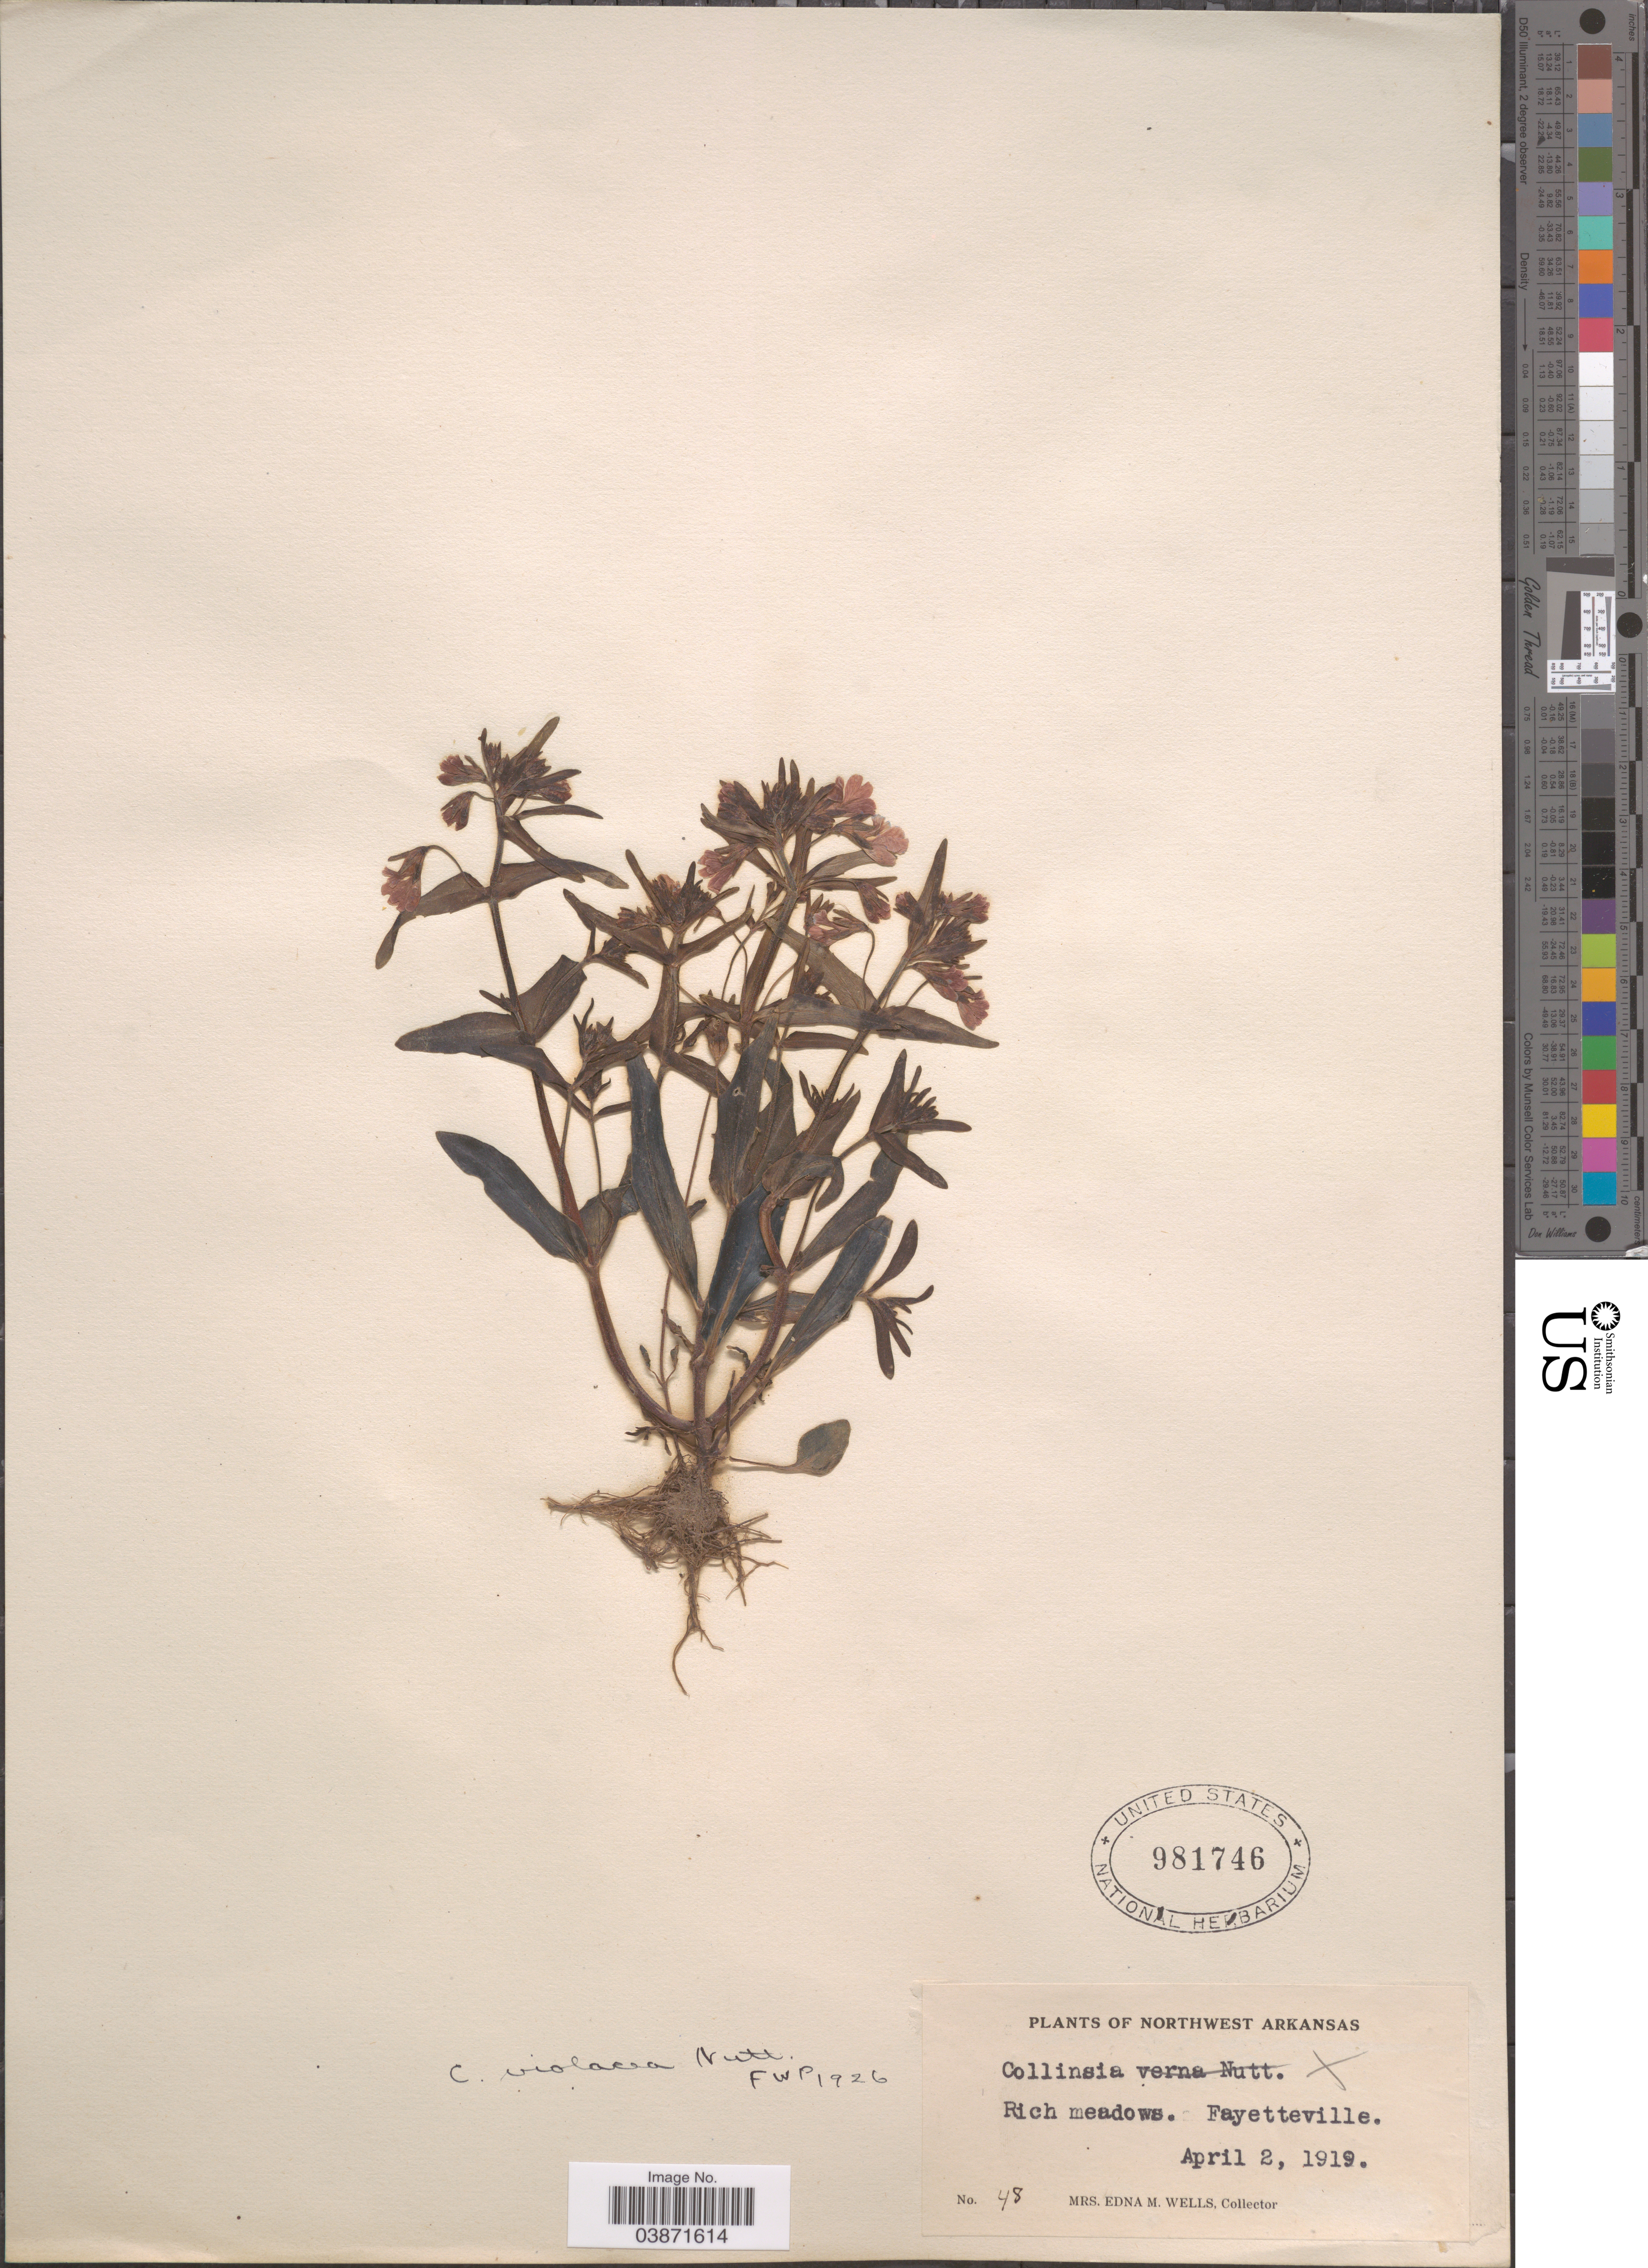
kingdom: Plantae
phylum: Tracheophyta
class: Magnoliopsida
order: Lamiales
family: Plantaginaceae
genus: Collinsia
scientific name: Collinsia violacea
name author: Nutt.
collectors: E. M. Wells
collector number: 48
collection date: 1919-04-02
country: United States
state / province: Arkansas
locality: Northwest Arkansas. Fayetteville.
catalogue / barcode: US 981746